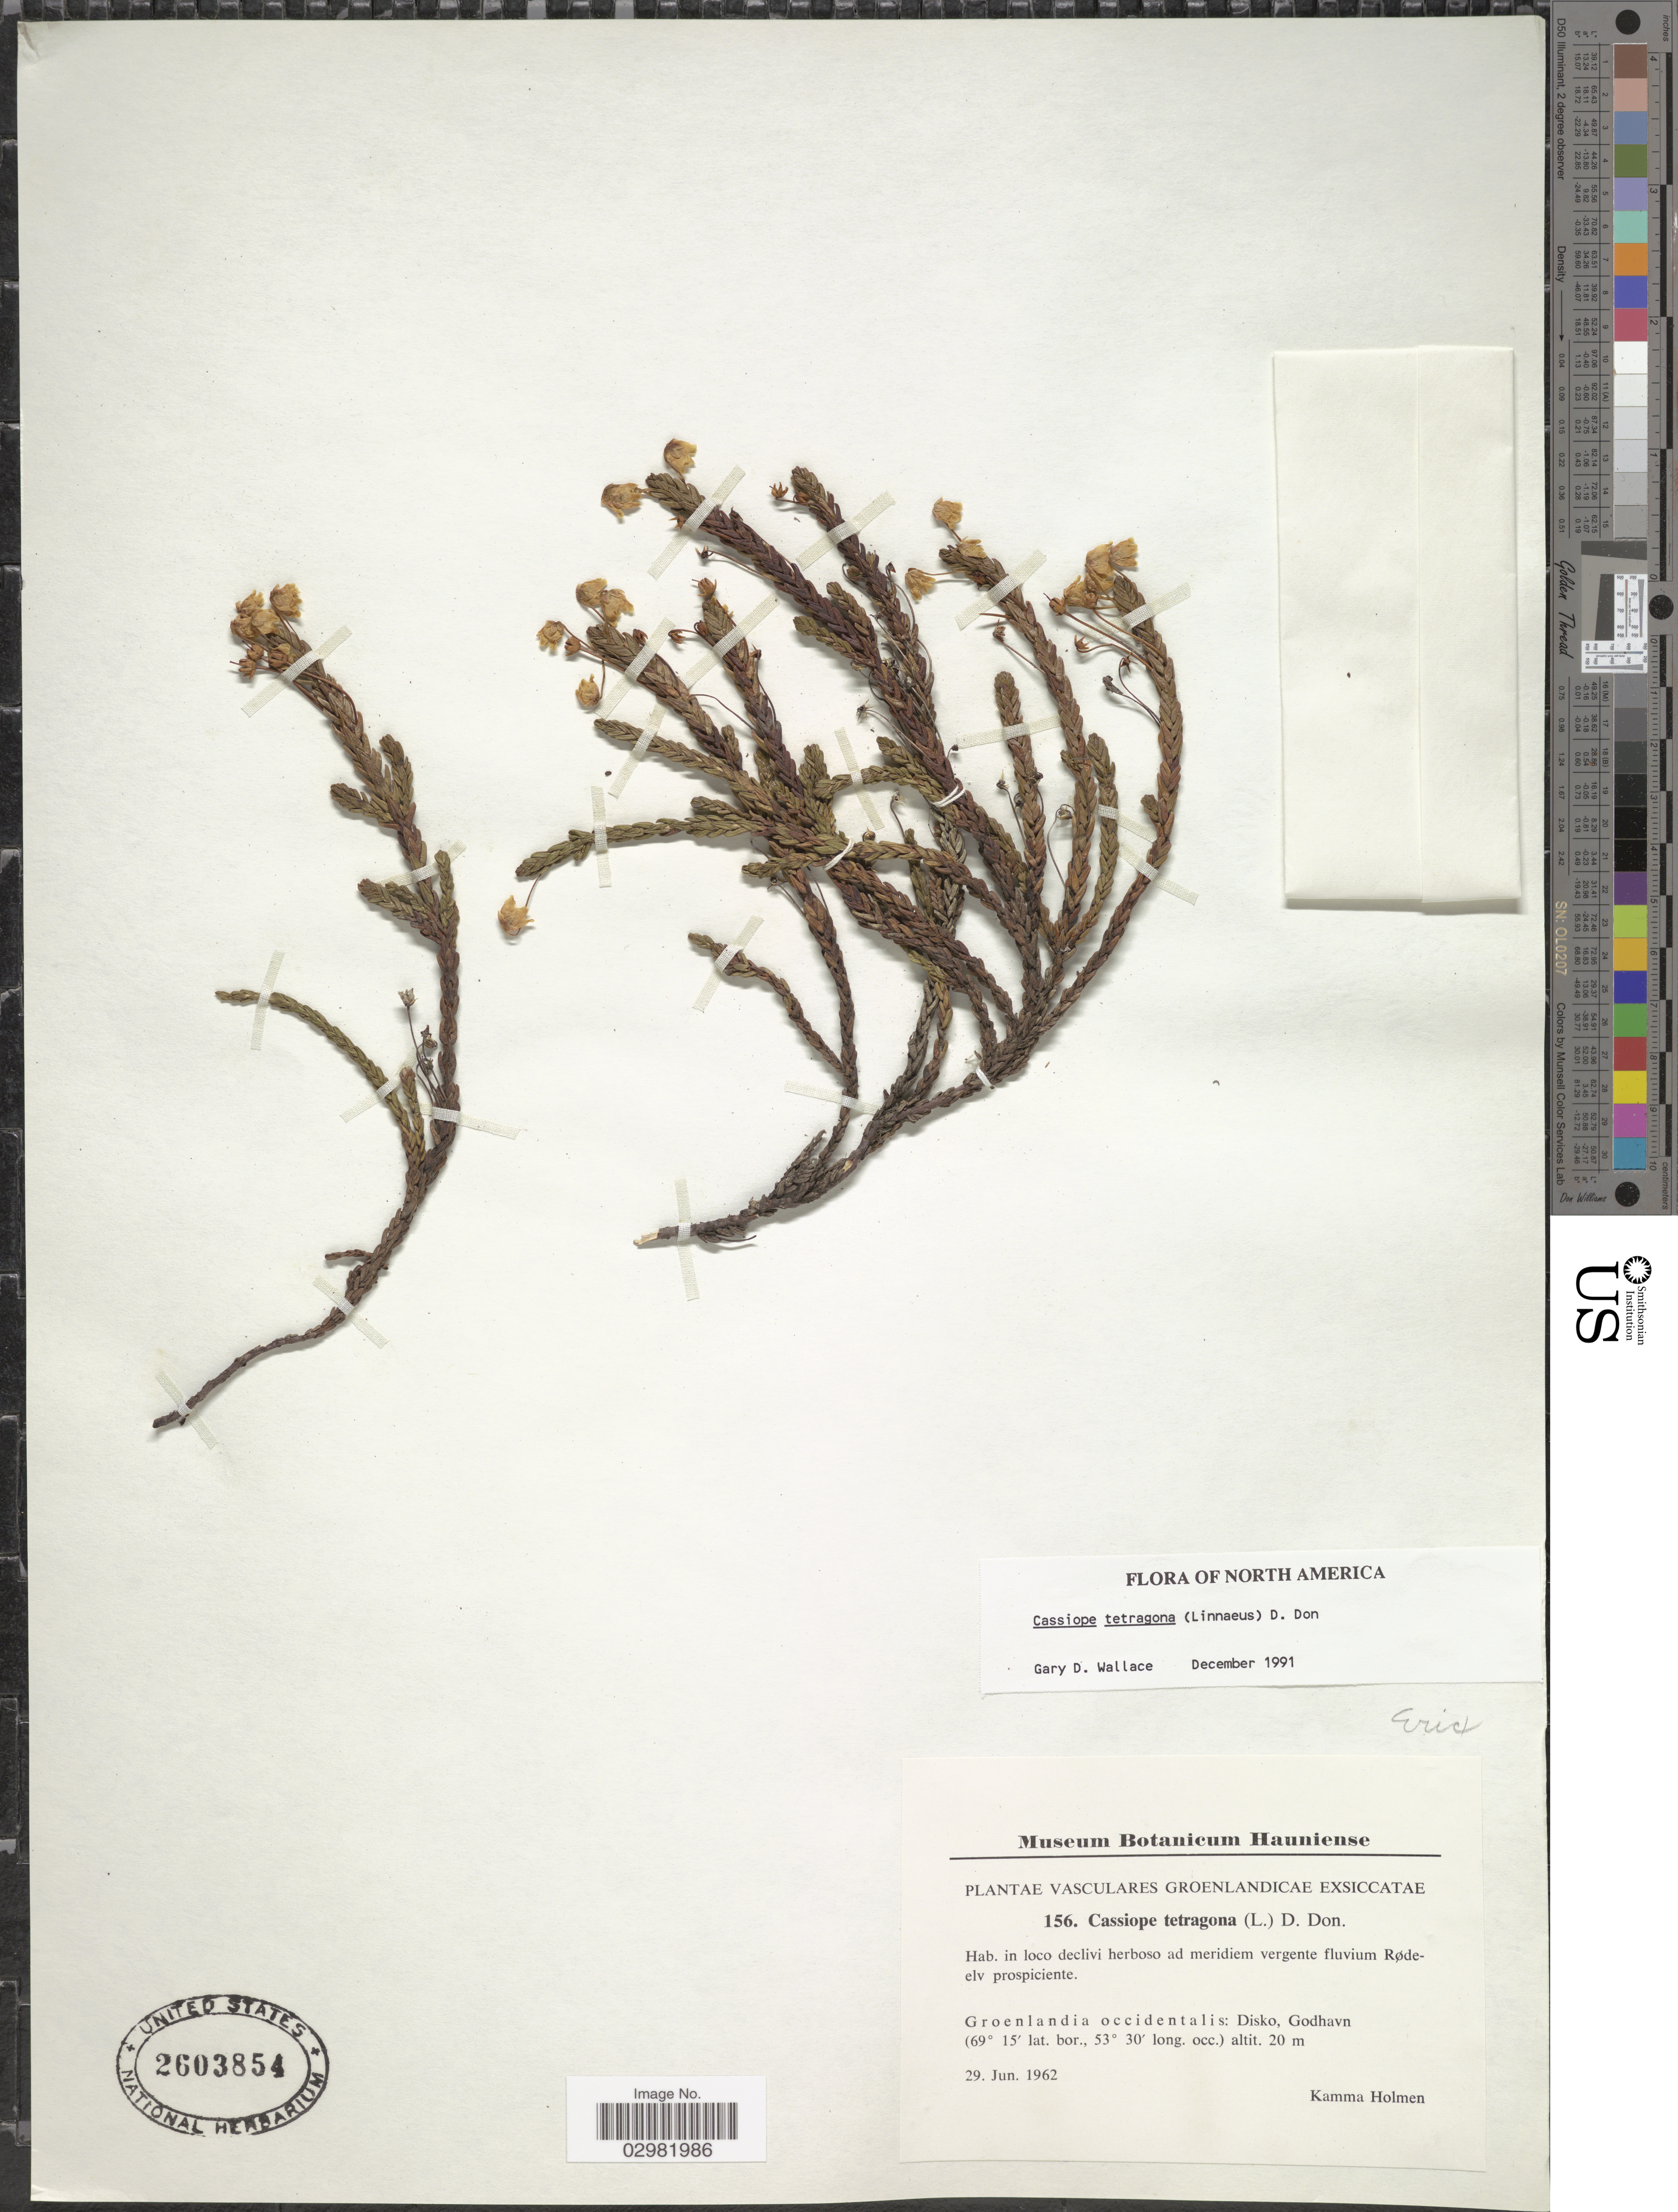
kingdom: Plantae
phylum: Tracheophyta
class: Magnoliopsida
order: Ericales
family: Ericaceae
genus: Cassiope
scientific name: Cassiope tetragona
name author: (L.) D. Don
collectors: K. A. Holmen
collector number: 156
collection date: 1962-06-29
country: Greenland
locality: Groenlandia occidentalis: Disko, Godhavn.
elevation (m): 20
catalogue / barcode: US 2603854